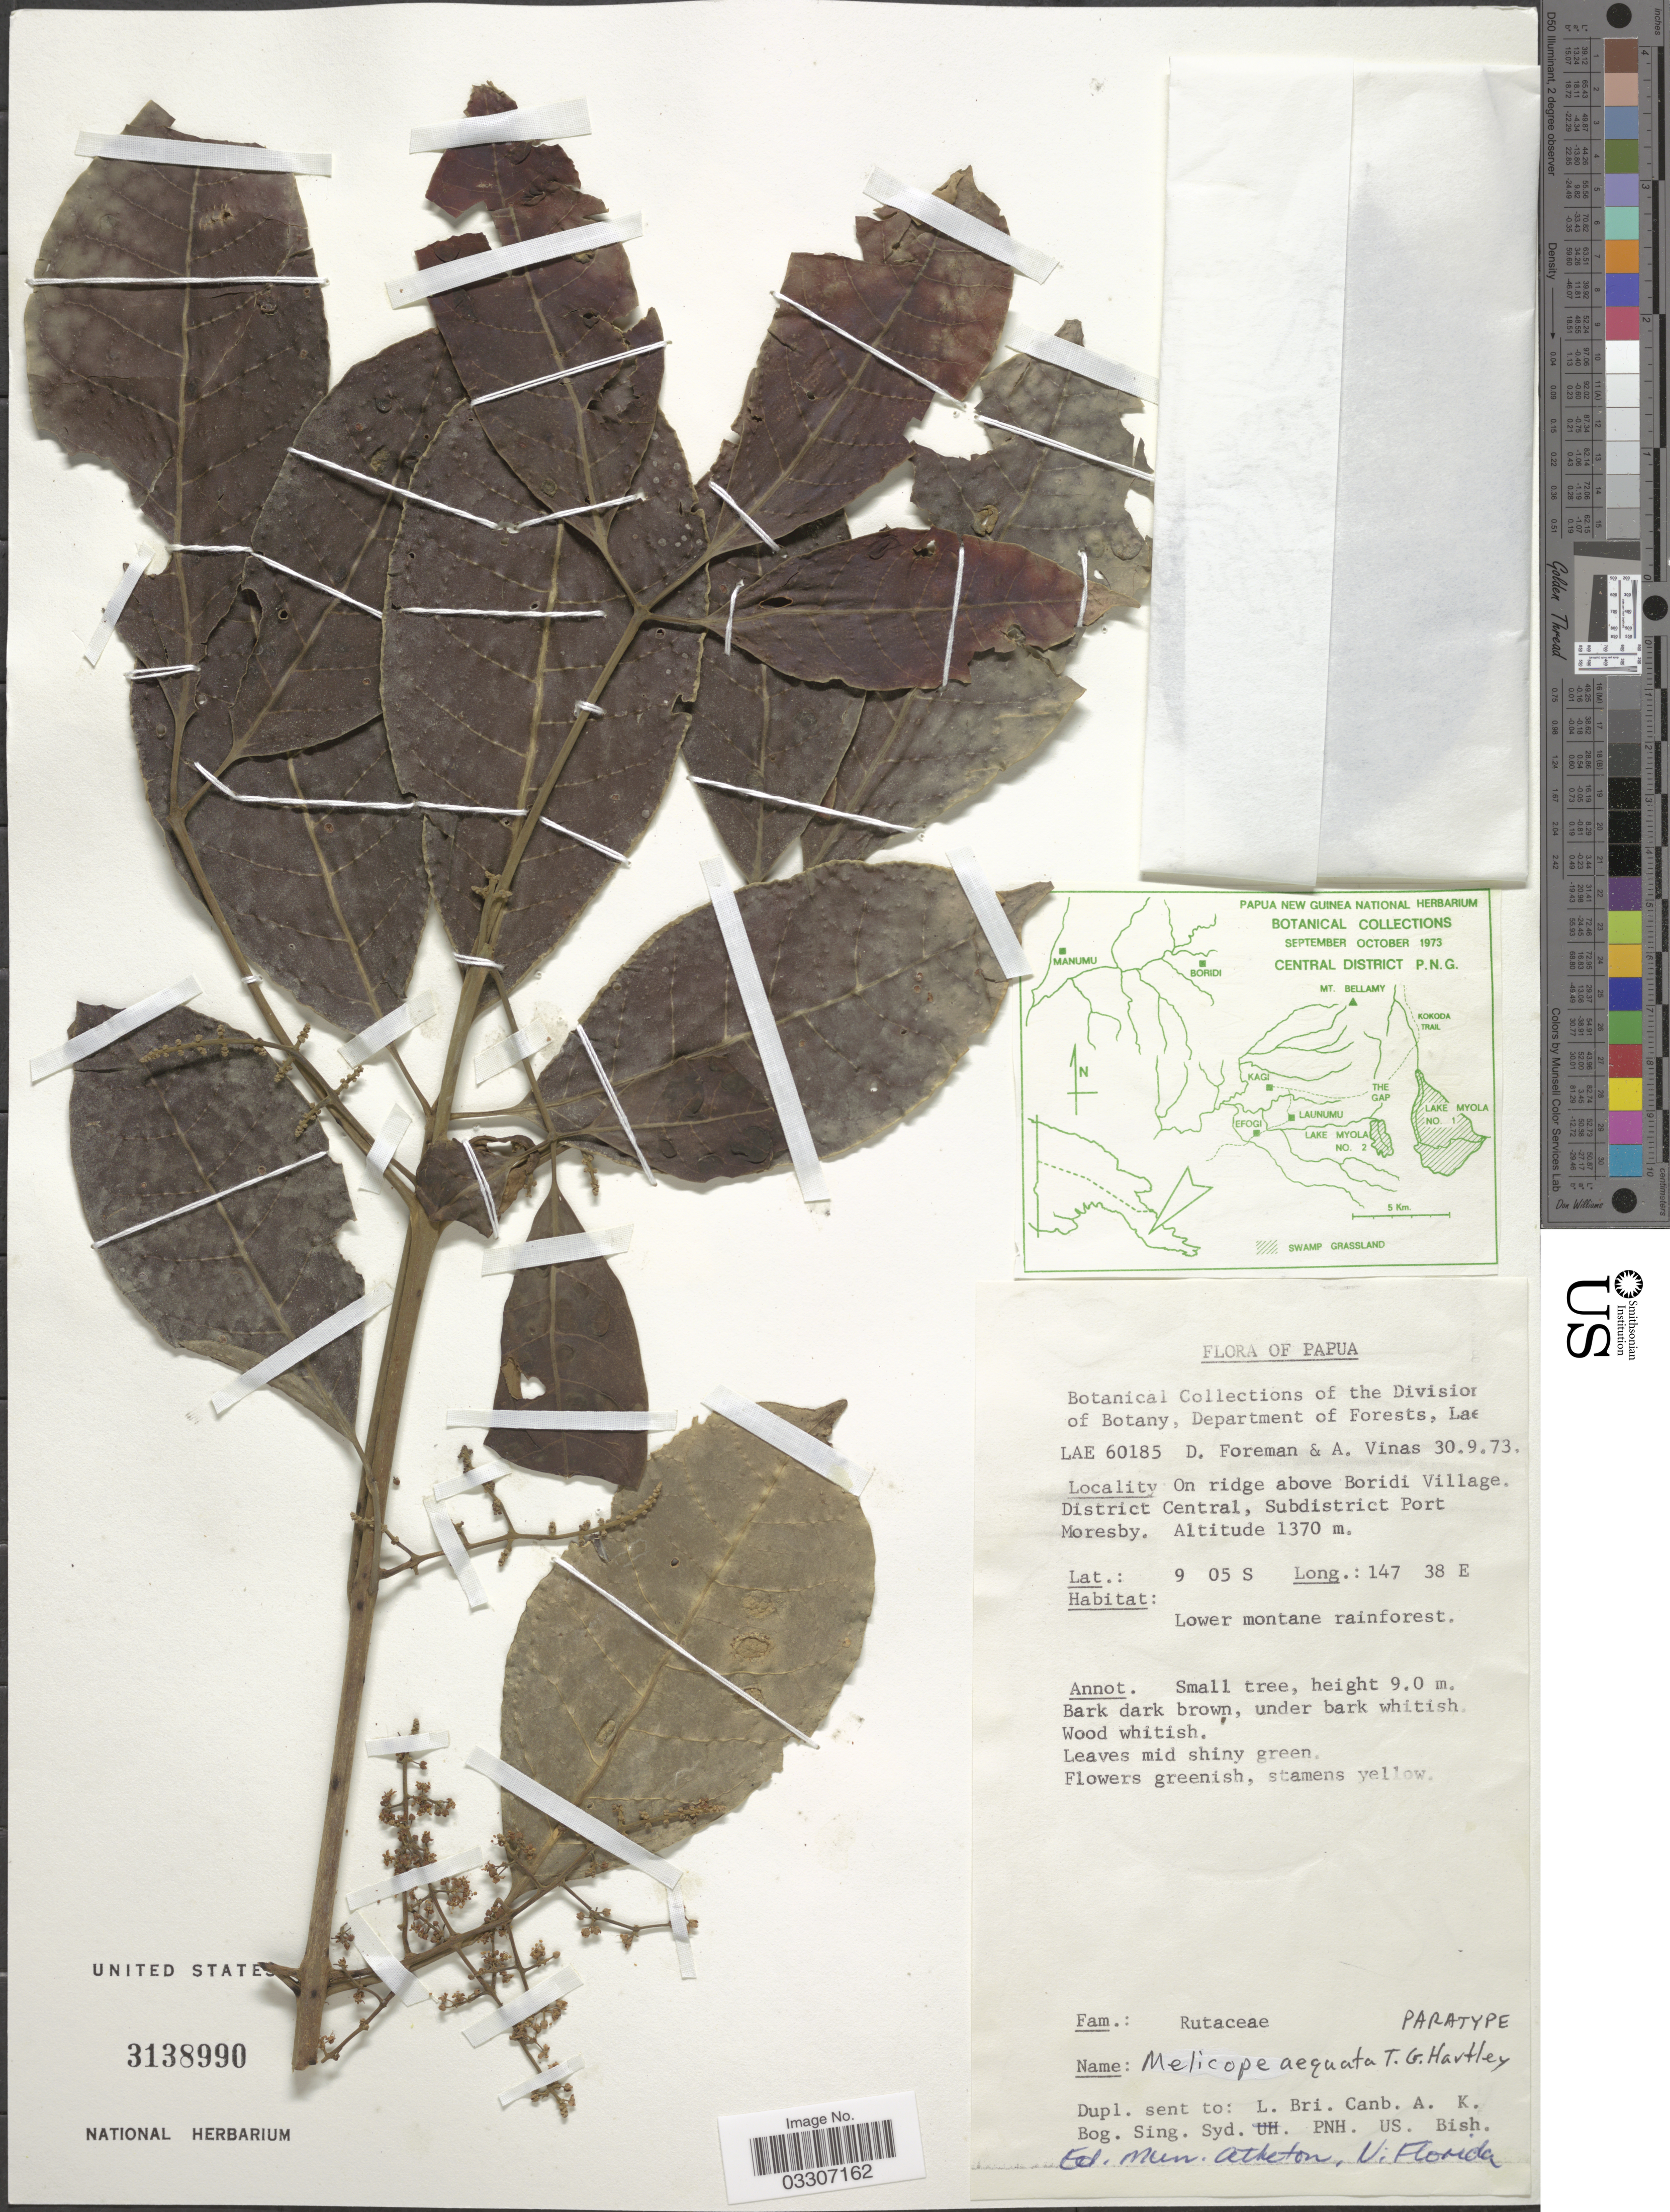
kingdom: Plantae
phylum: Tracheophyta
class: Magnoliopsida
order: Sapindales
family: Rutaceae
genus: Melicope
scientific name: Melicope aequata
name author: T.G. Hartley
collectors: D. Foreman & A. Vinas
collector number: LAE 60185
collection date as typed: Transcribed d/m/y: 30/9/73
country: Papua New Guinea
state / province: Central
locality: Papua. On ridge above Boridi Village, District Central, Subdistrict Port Moresby.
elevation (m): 1370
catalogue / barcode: US 3138990